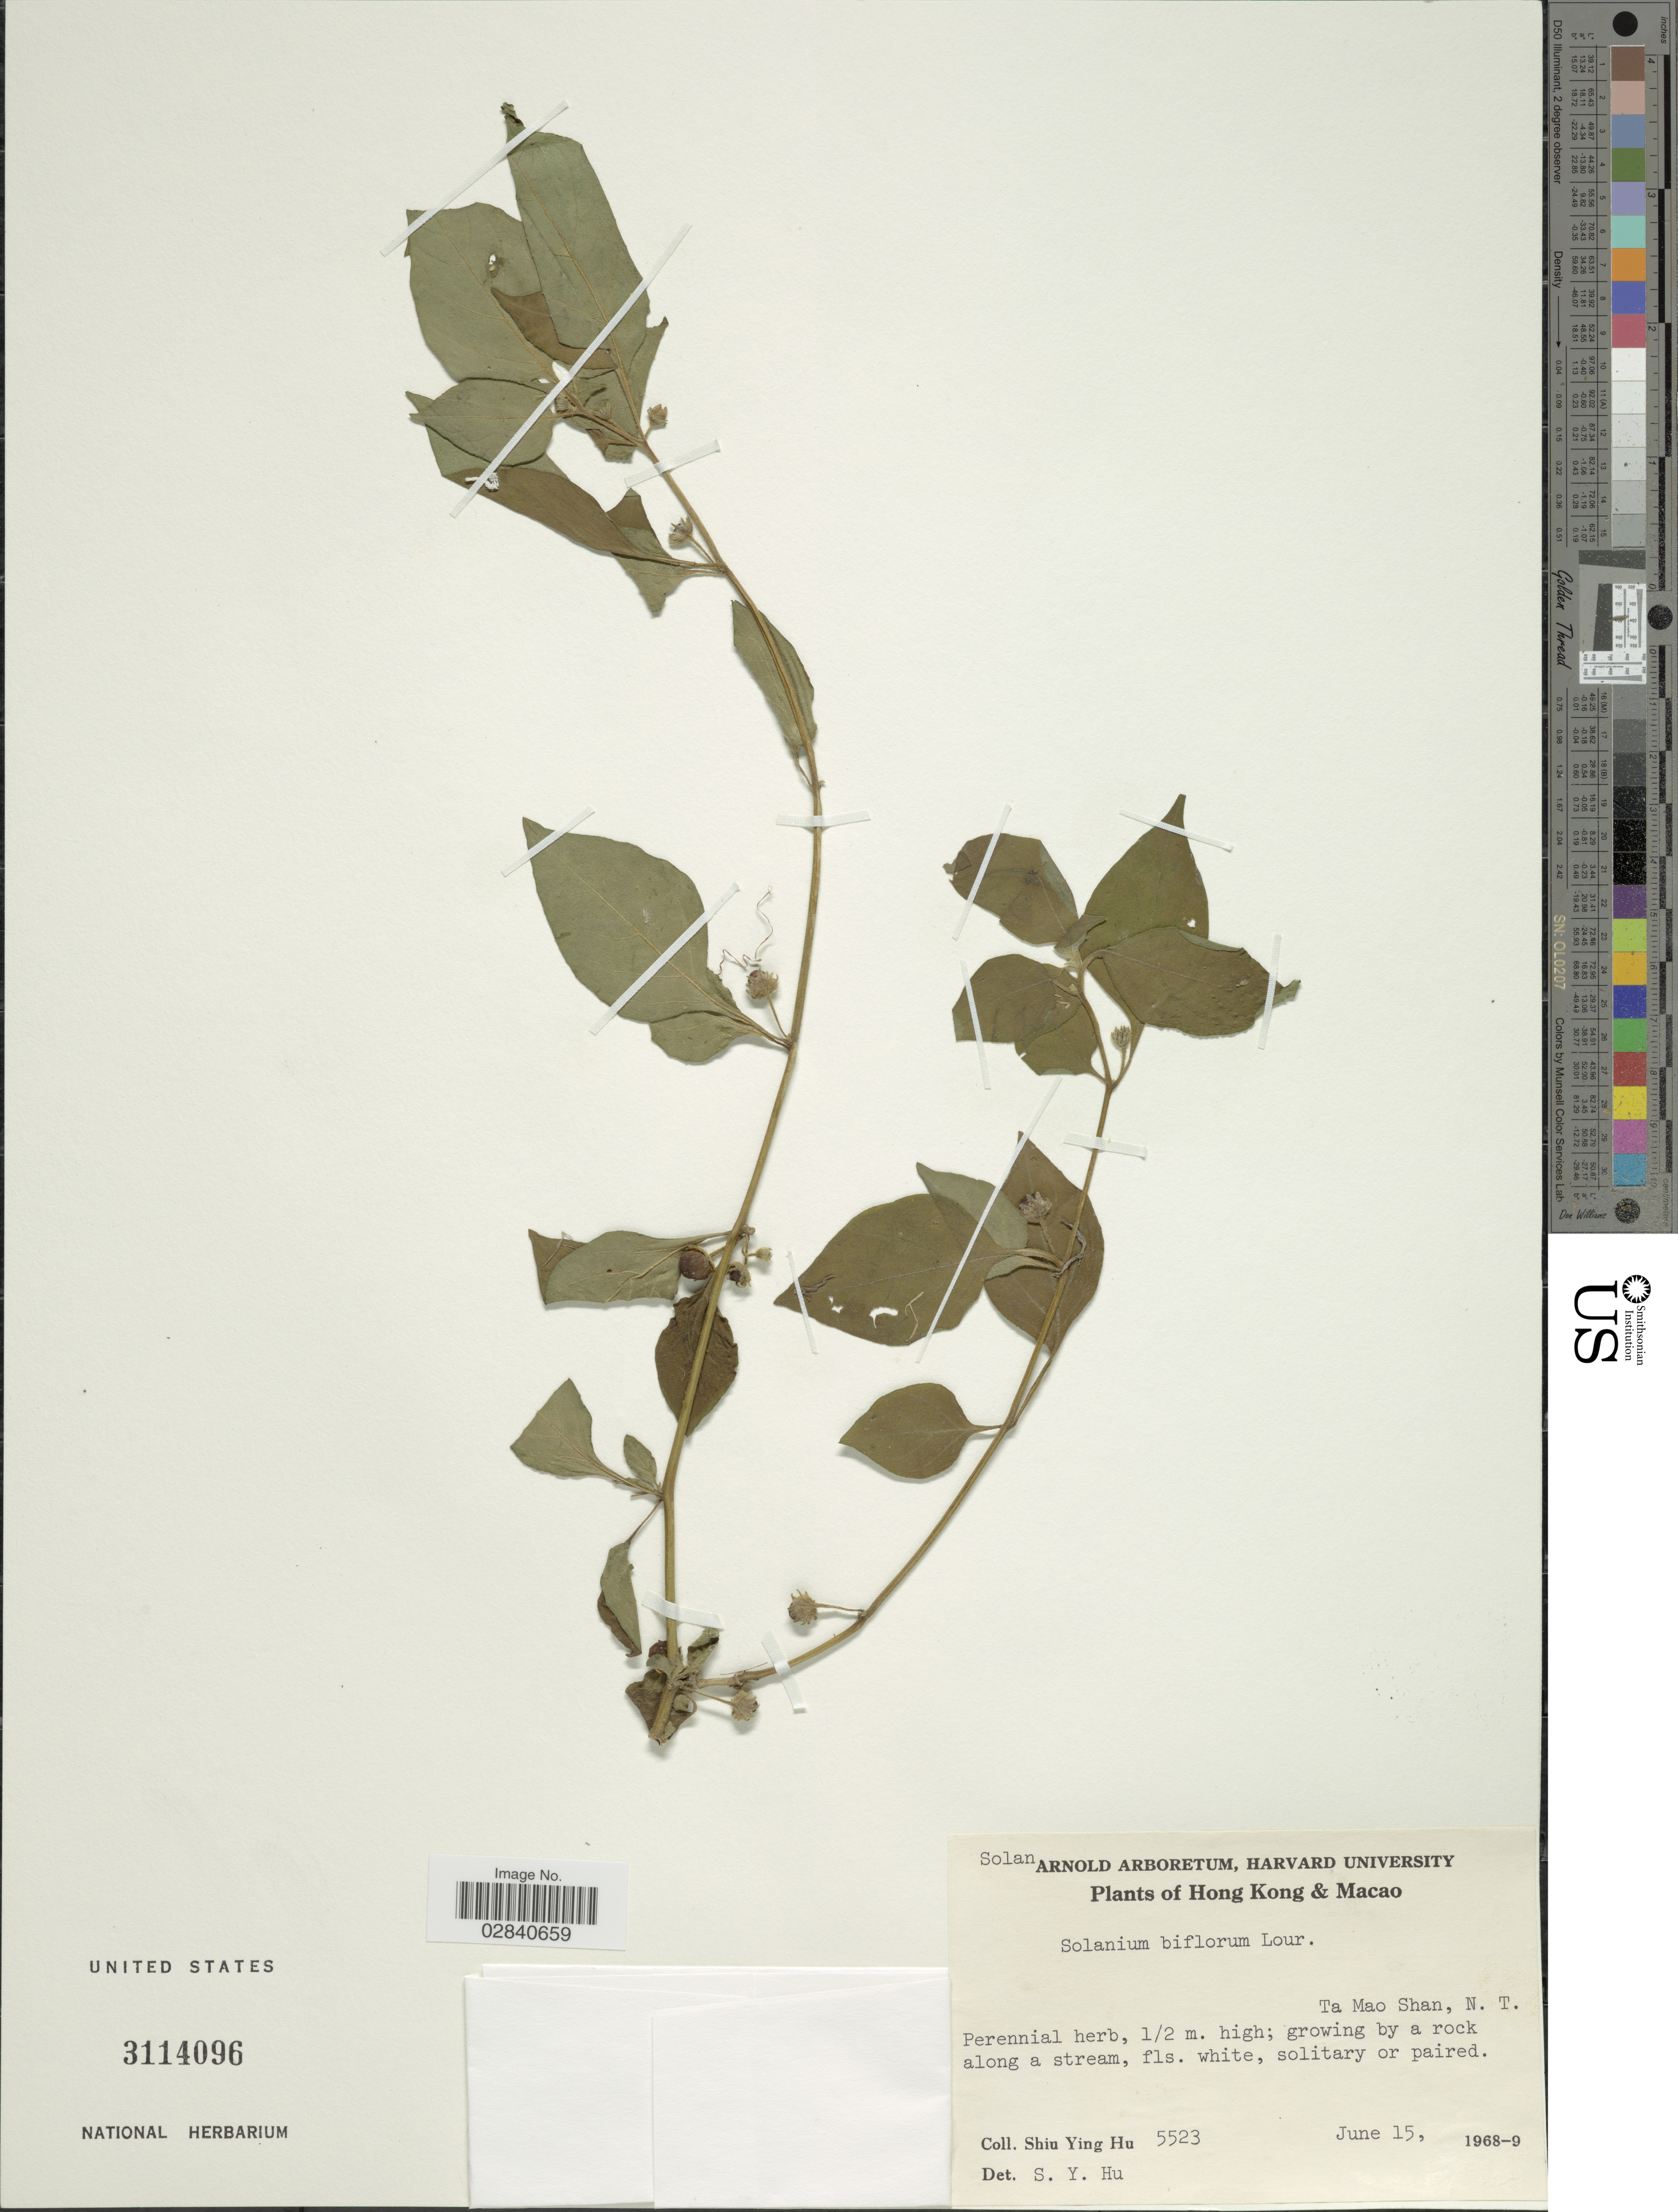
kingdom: Plantae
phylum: Tracheophyta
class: Magnoliopsida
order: Solanales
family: Solanaceae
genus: Lycianthes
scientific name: Lycianthes biflora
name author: (Lour.) Bitter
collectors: S. Y. Hu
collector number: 5523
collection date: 1968-06-15/1969-06-15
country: China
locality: Hong Kong & Macao. Ta Mao Shan, N. T.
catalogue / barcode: US 3114096